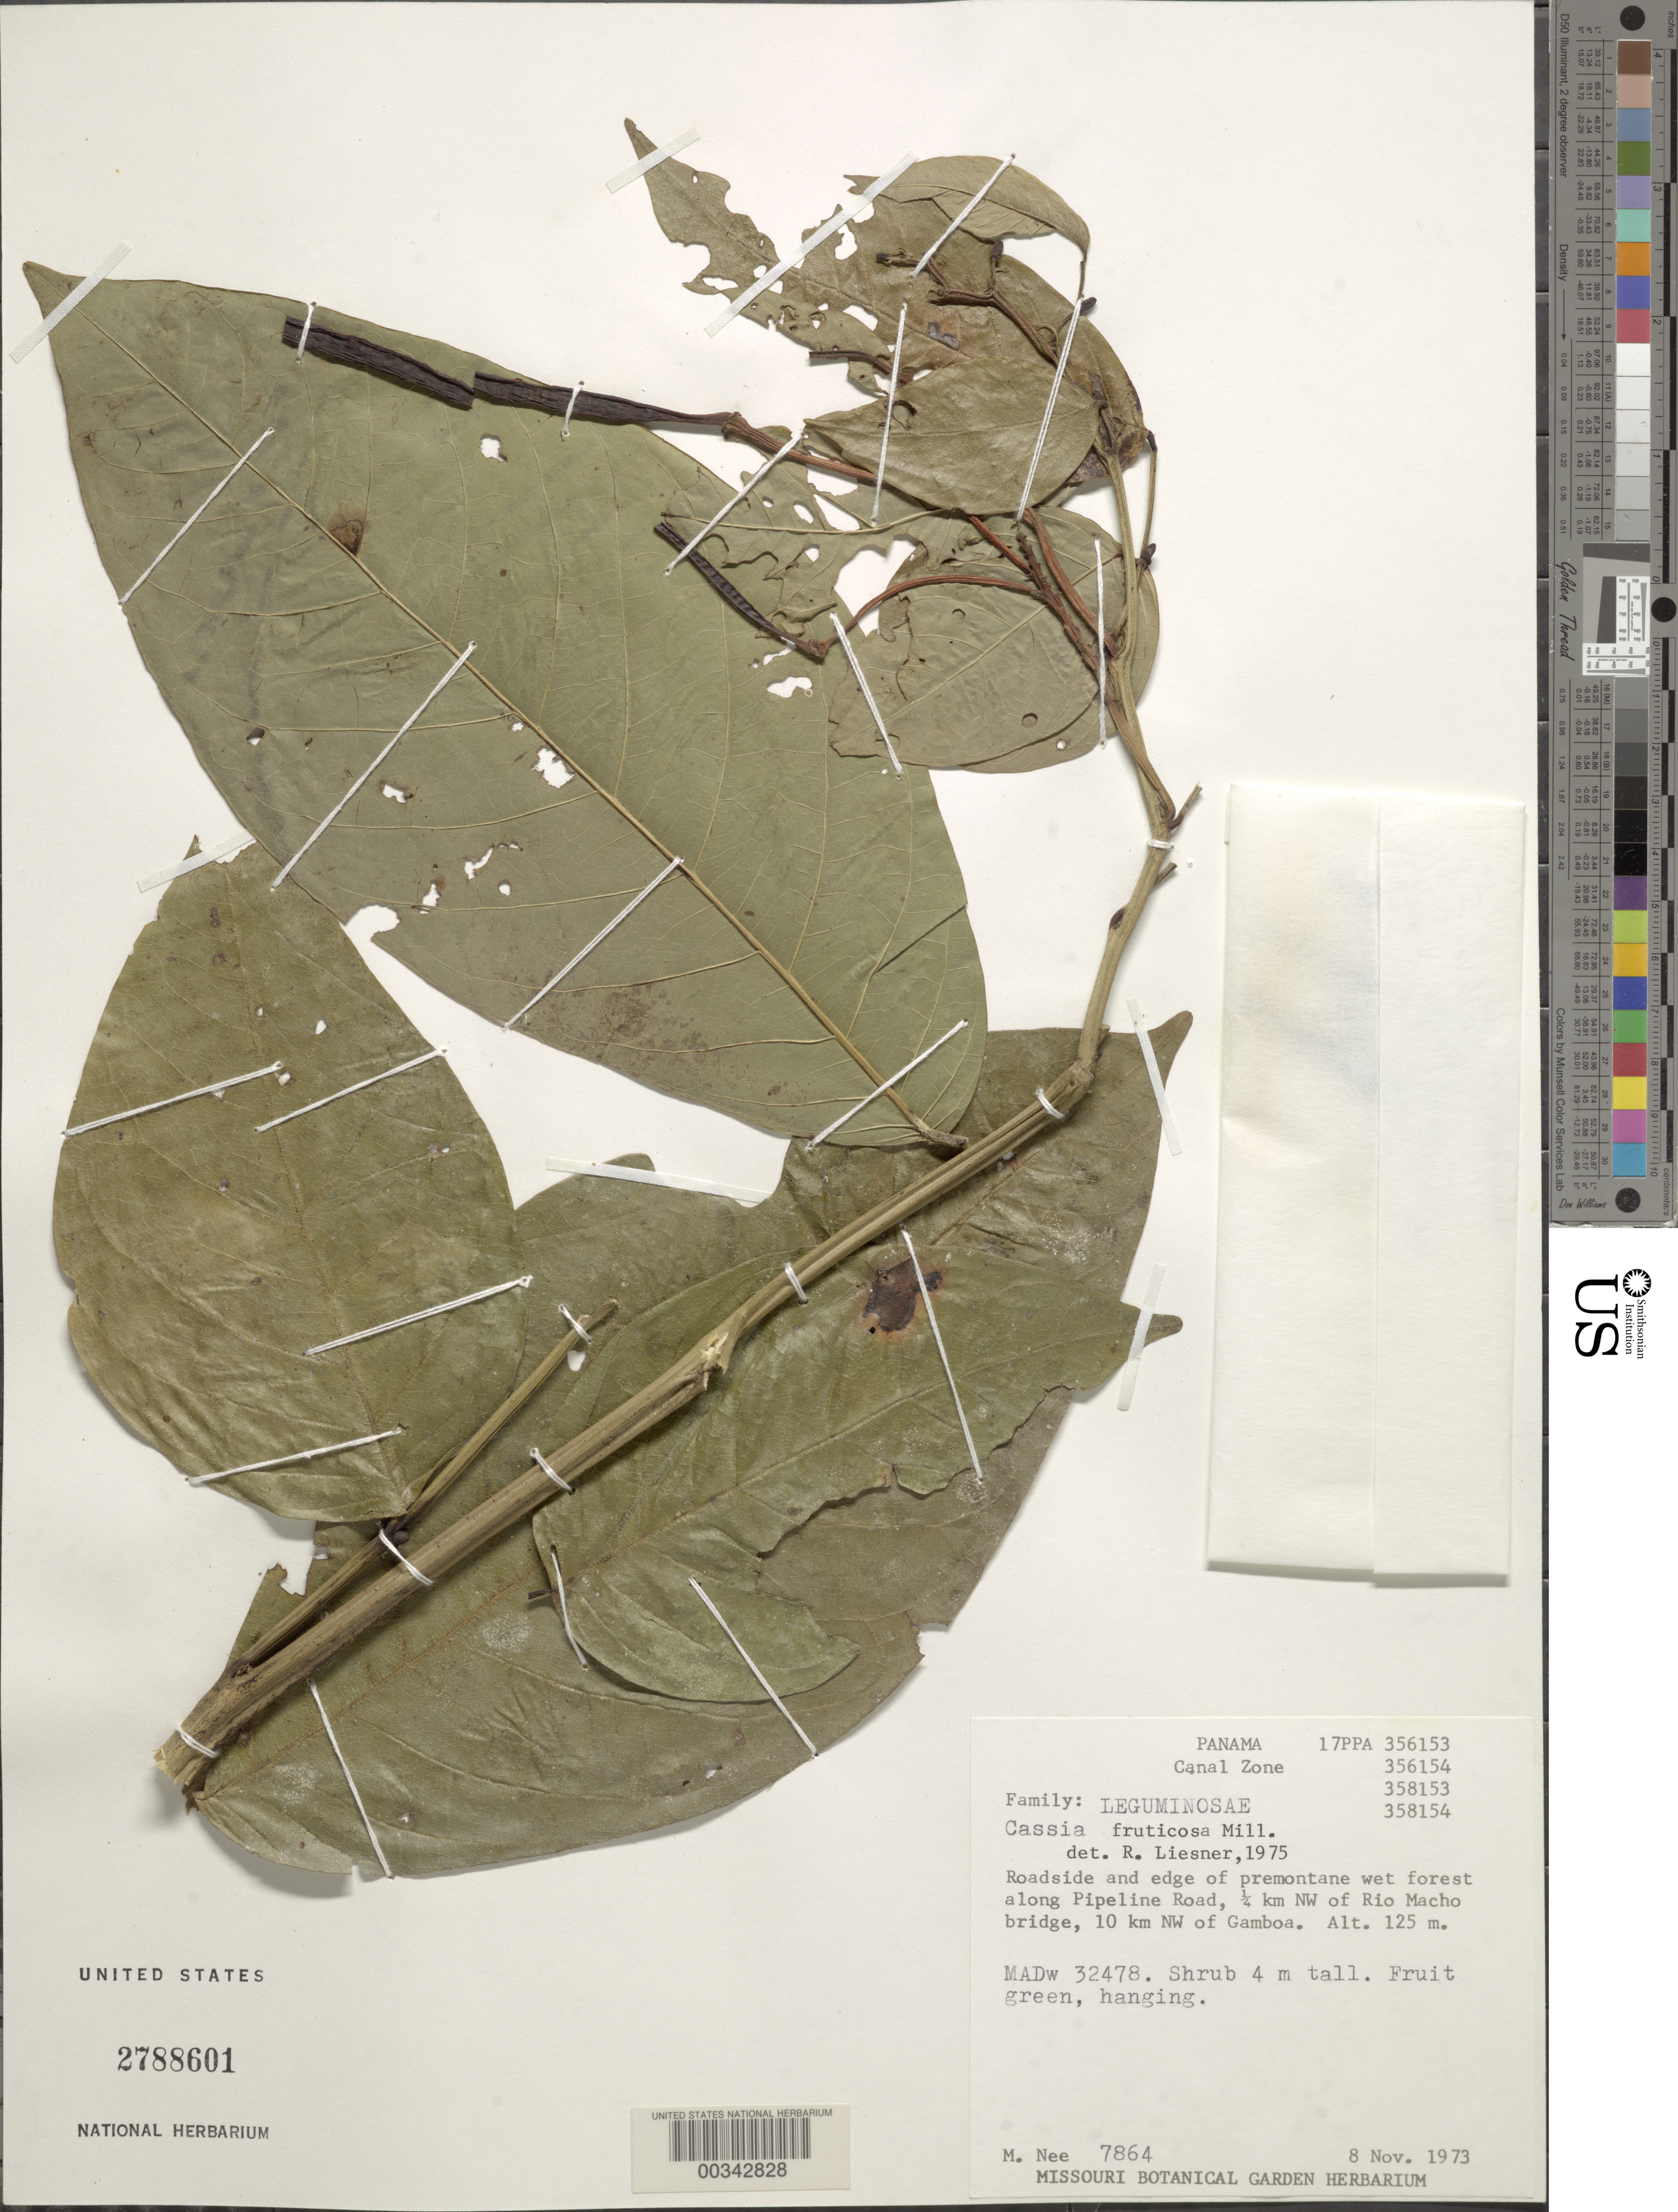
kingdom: Plantae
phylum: Tracheophyta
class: Magnoliopsida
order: Fabales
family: Fabaceae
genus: Senna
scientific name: Senna fruticosa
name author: (Benth.) H.S. Irwin & Barneby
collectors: M. Nee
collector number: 7864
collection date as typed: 08 Nov 1973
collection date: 1973-11-08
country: Panama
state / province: Colón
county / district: Canal Zone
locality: Along Pipeline Road, .25 km NW of Rio Macho Bridge, 10 km NW of Gamboa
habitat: Roadside and edge of premontane wet forest along road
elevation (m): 125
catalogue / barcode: US 2788601